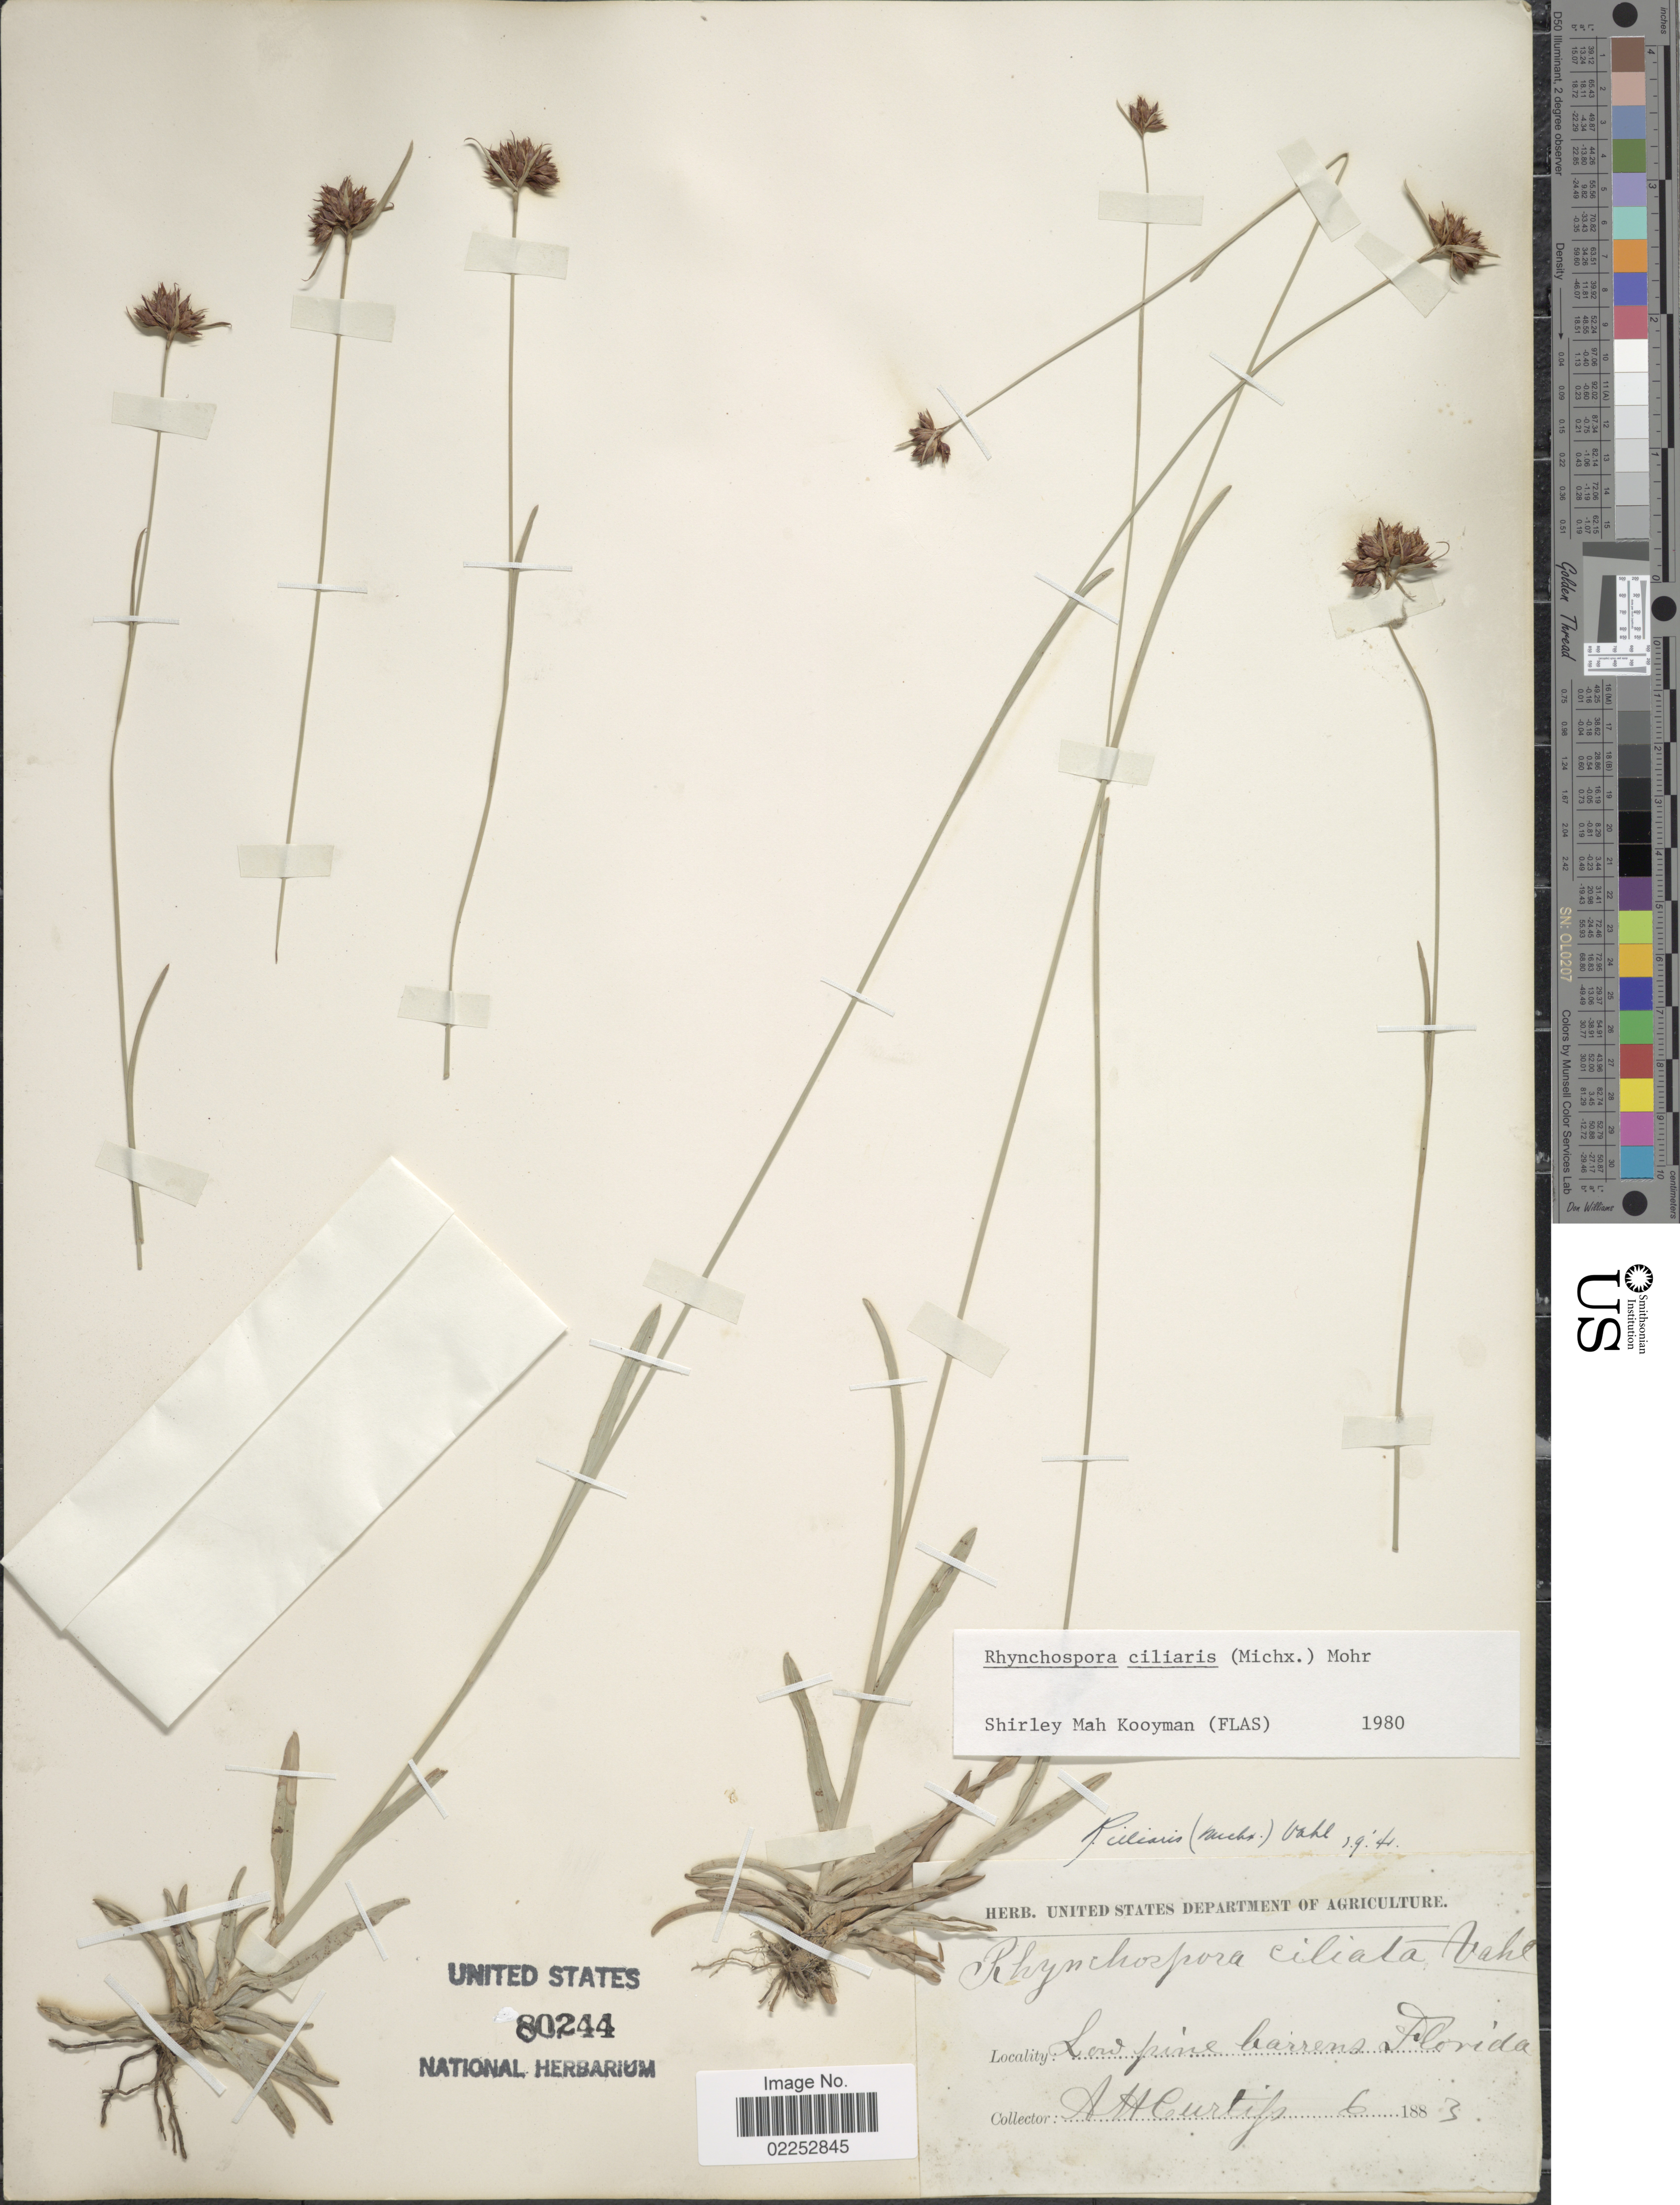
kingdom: Plantae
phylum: Tracheophyta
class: Liliopsida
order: Poales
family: Cyperaceae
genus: Rhynchospora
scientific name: Rhynchospora ciliaris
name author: (Michx.) C. Mohr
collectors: A. H. Curtiss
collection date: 1883-06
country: United States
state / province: Florida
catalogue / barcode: US 80244